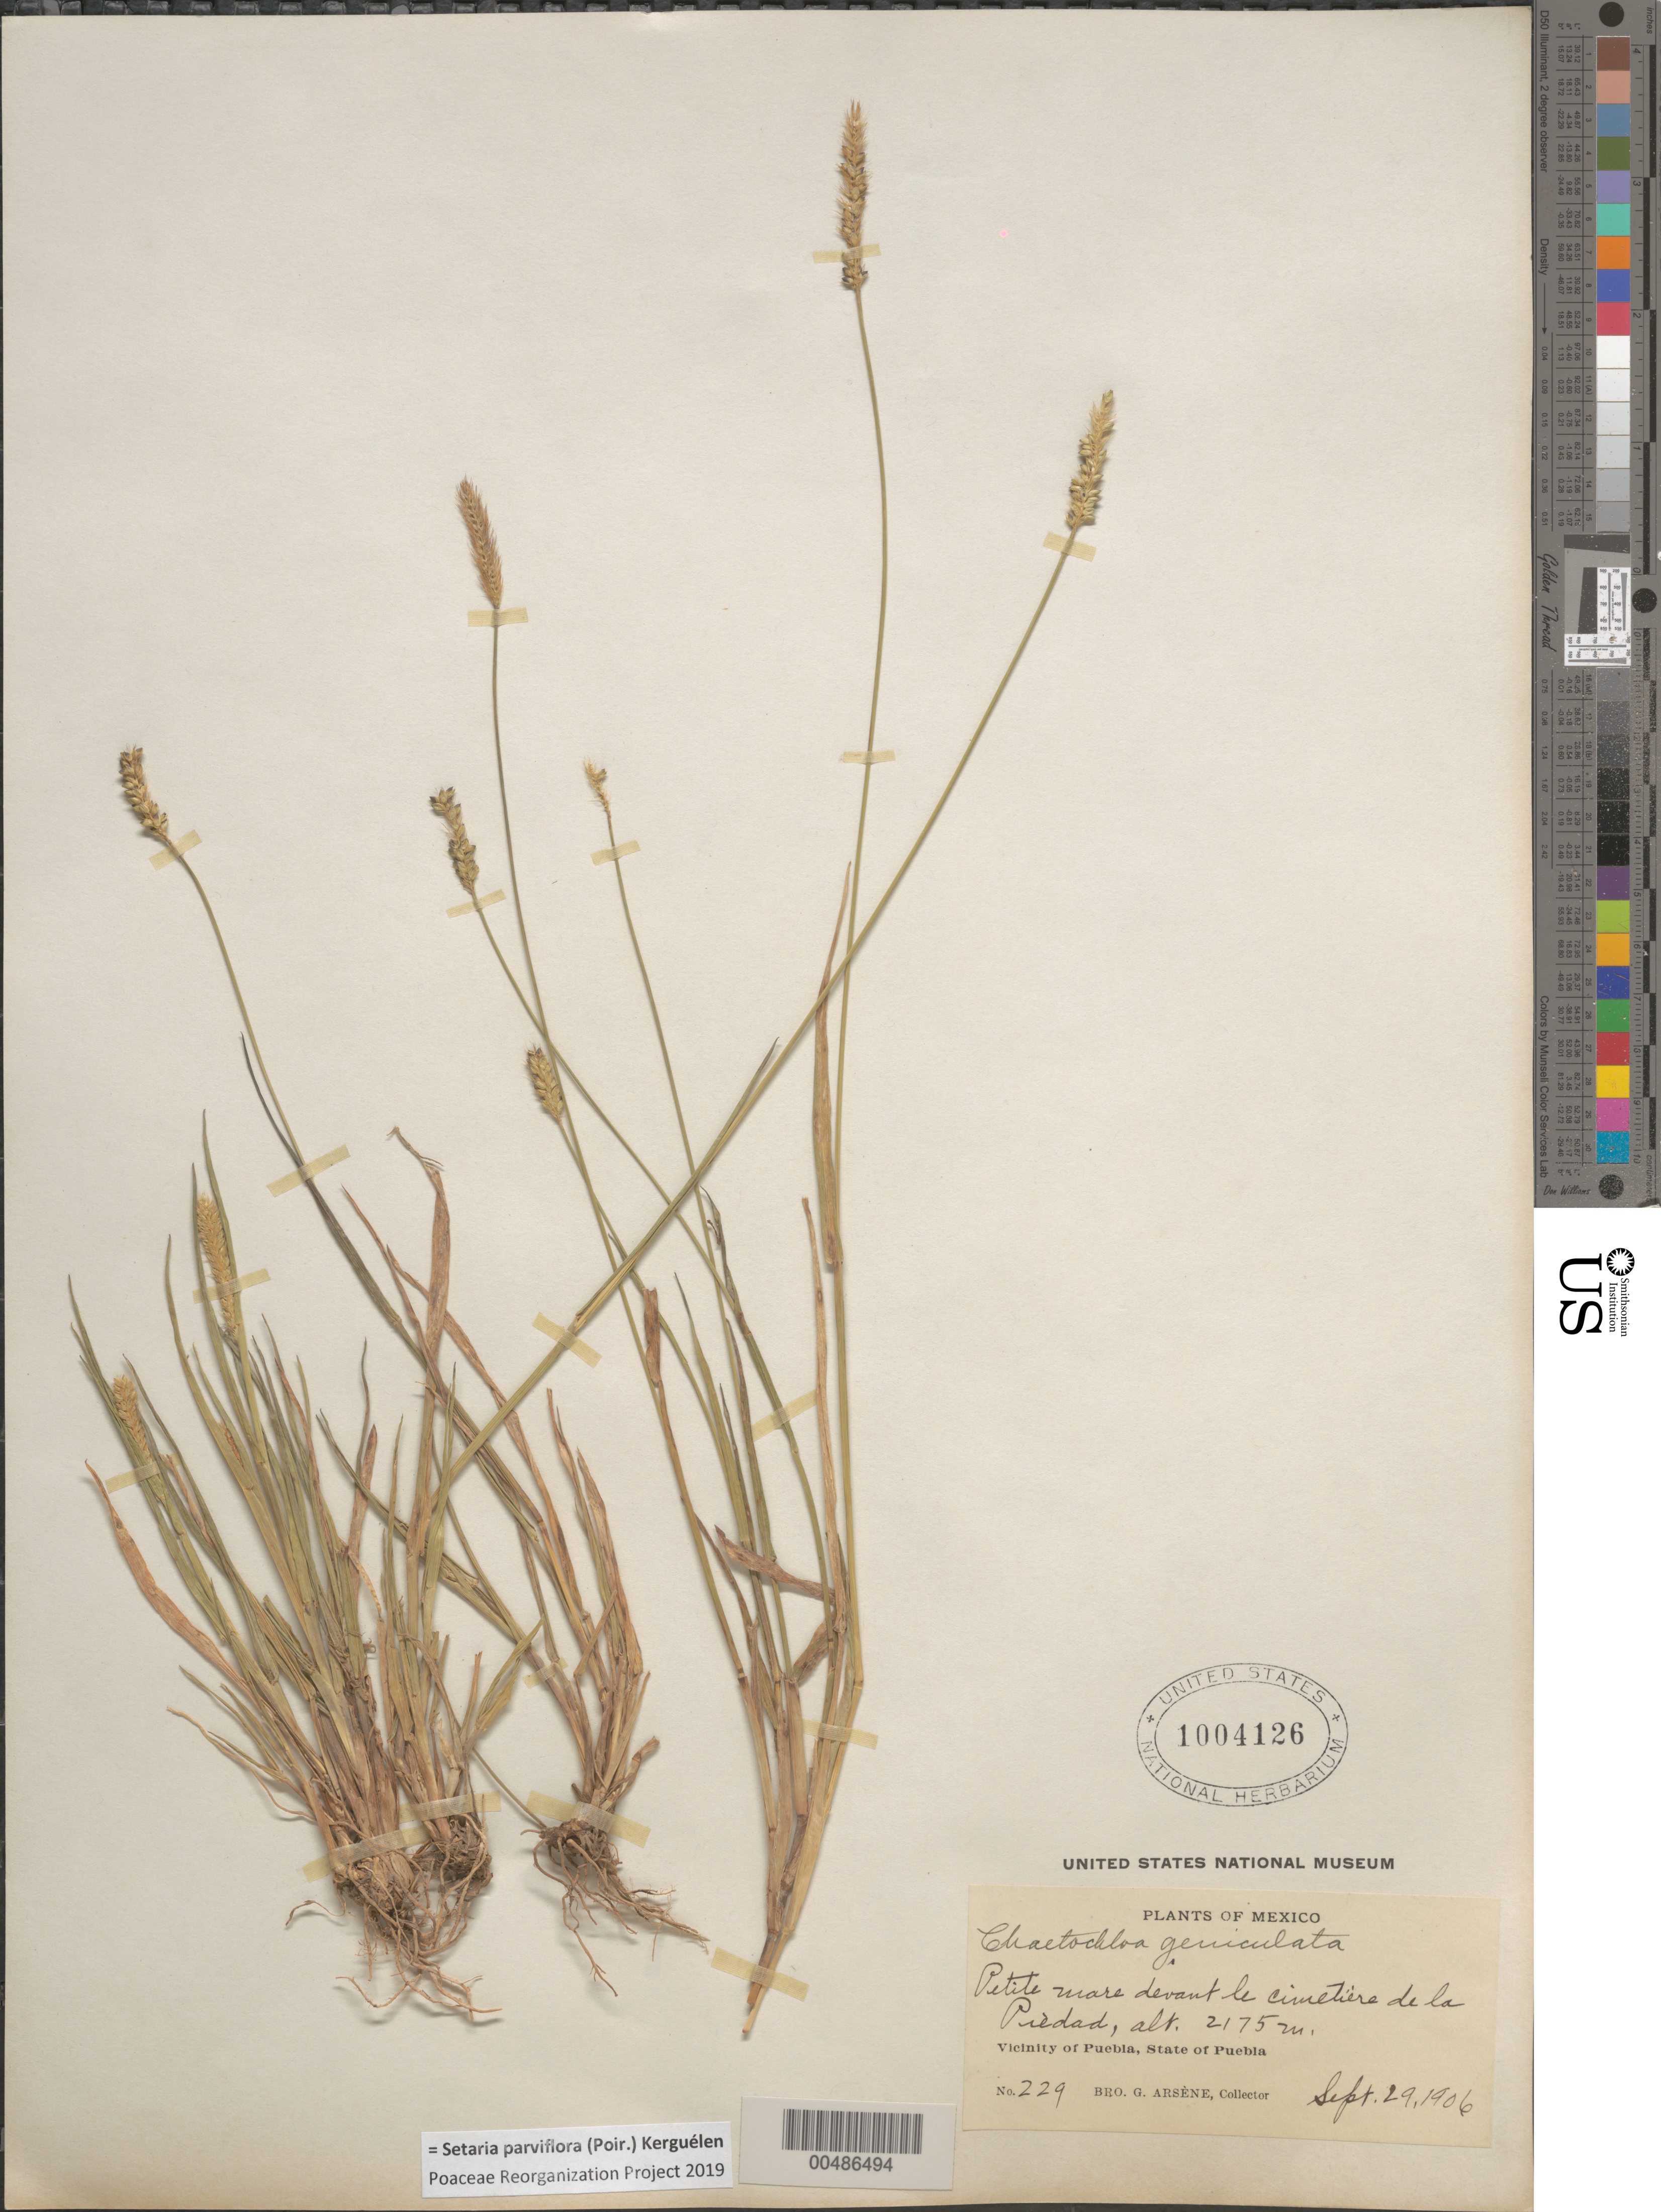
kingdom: Plantae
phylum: Tracheophyta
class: Liliopsida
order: Poales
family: Poaceae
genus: Setaria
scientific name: Setaria parviflora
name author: (Poir.) Kerguélen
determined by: Poaceae Reorganization Project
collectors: Bro. G. Arsène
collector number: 229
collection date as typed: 29 Sep 1906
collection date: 1906-09-29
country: Mexico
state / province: Puebla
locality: Cemetery of Piedad, vicinity of Puebla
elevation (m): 2175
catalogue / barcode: US 1004126